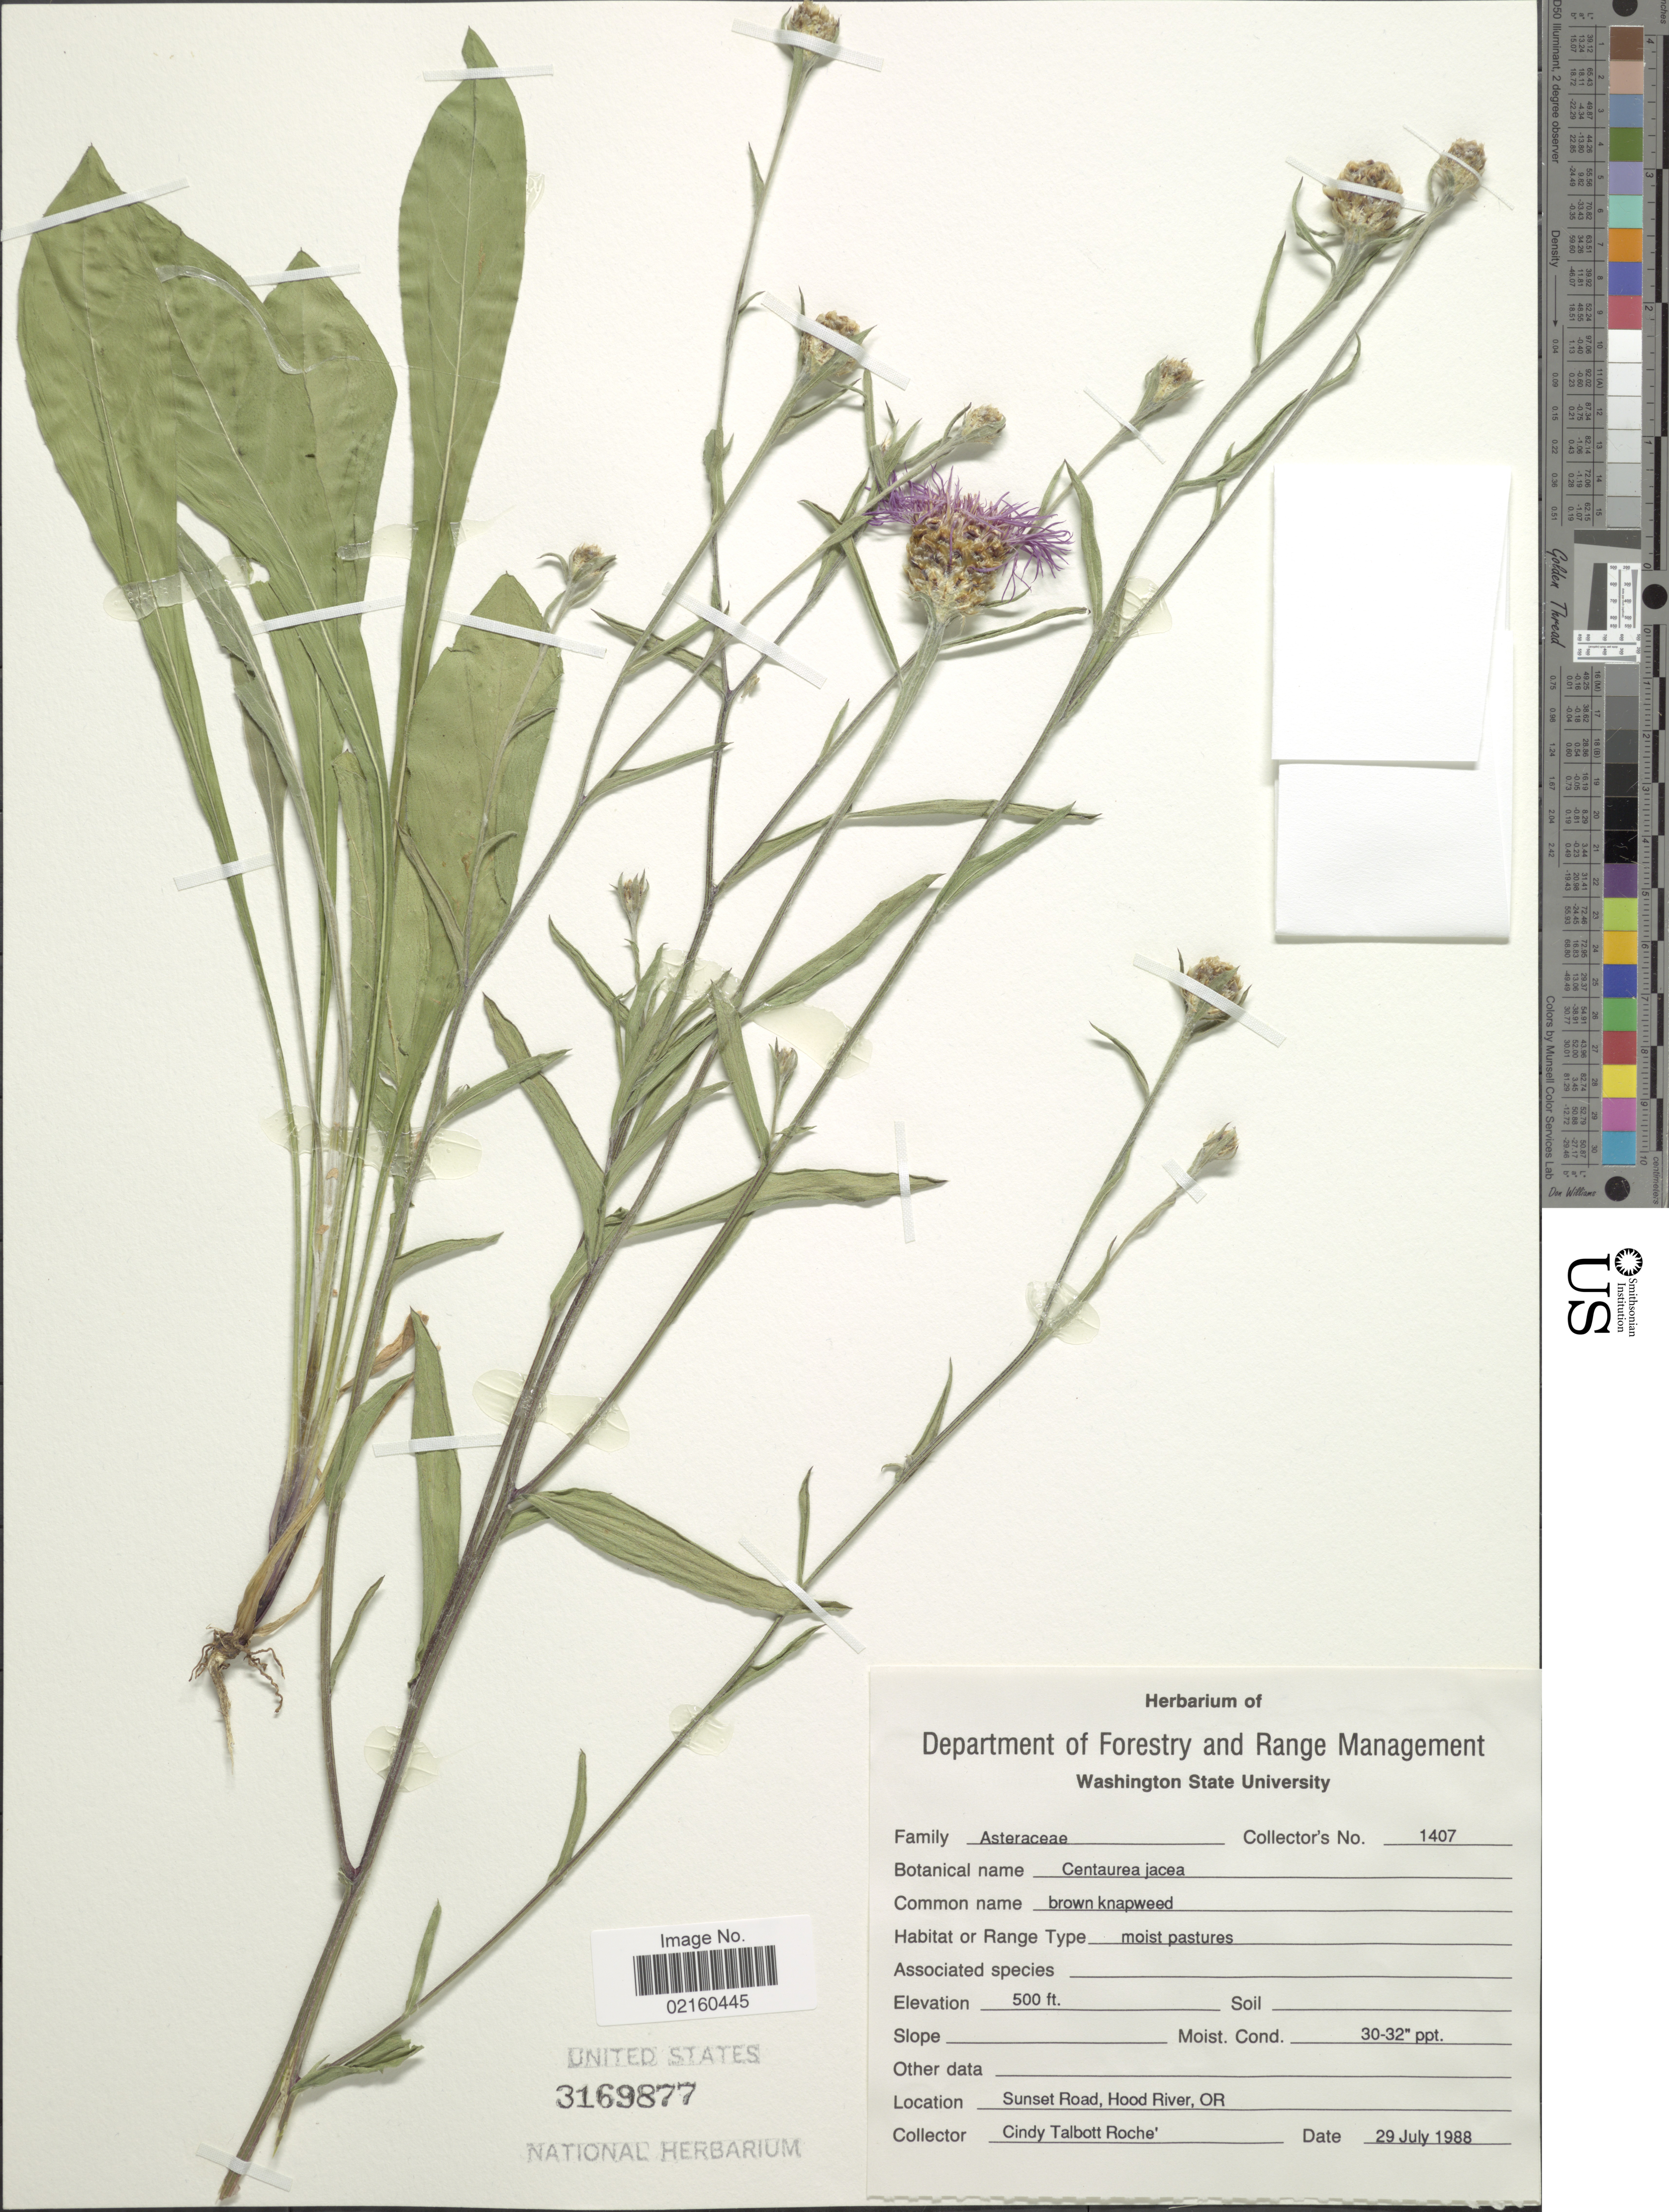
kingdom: Plantae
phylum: Tracheophyta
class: Magnoliopsida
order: Asterales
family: Asteraceae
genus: Centaurea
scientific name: Centaurea jacea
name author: L.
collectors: C. Roché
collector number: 1407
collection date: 1988-07-29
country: United States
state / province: Oregon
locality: Sunset Road, Hood River, OR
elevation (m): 152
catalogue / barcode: US 3169877